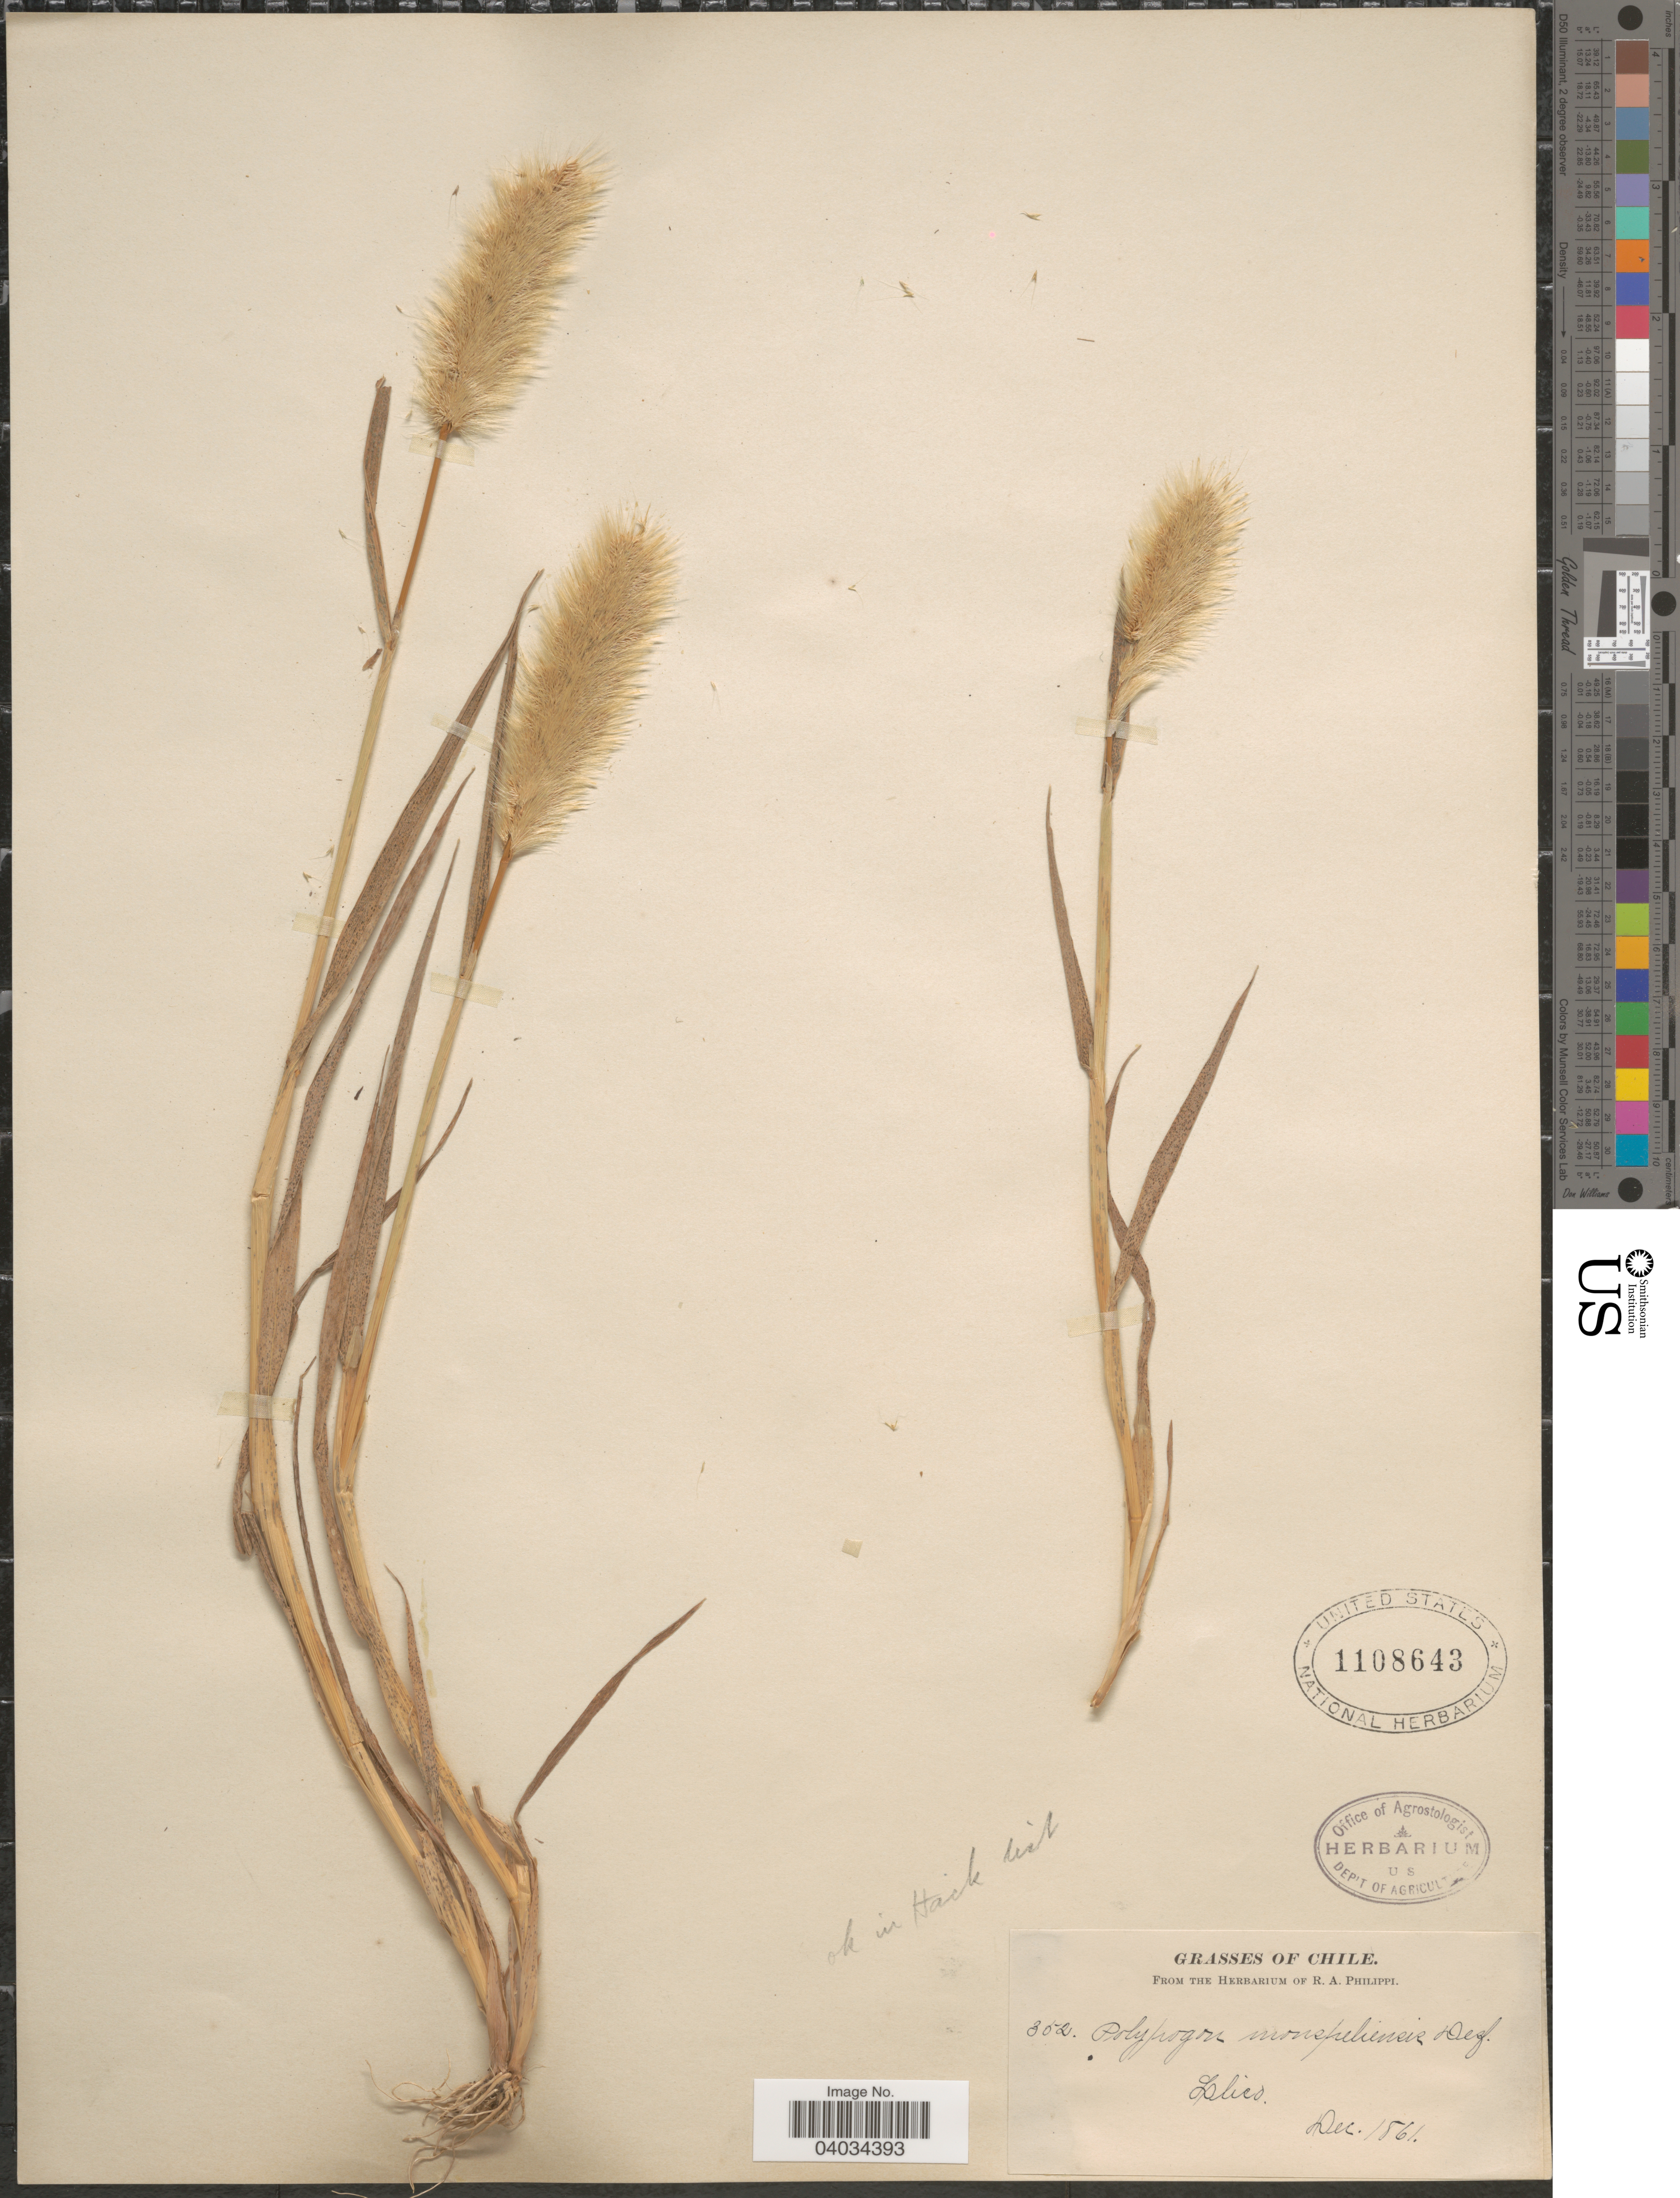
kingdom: Plantae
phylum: Tracheophyta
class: Liliopsida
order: Poales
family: Poaceae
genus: Polypogon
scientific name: Polypogon monspeliensis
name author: (L.) Desf.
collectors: ex. herb. R.A. Philippi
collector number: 352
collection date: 1861-12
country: Chile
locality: Llico.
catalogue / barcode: US 1108643